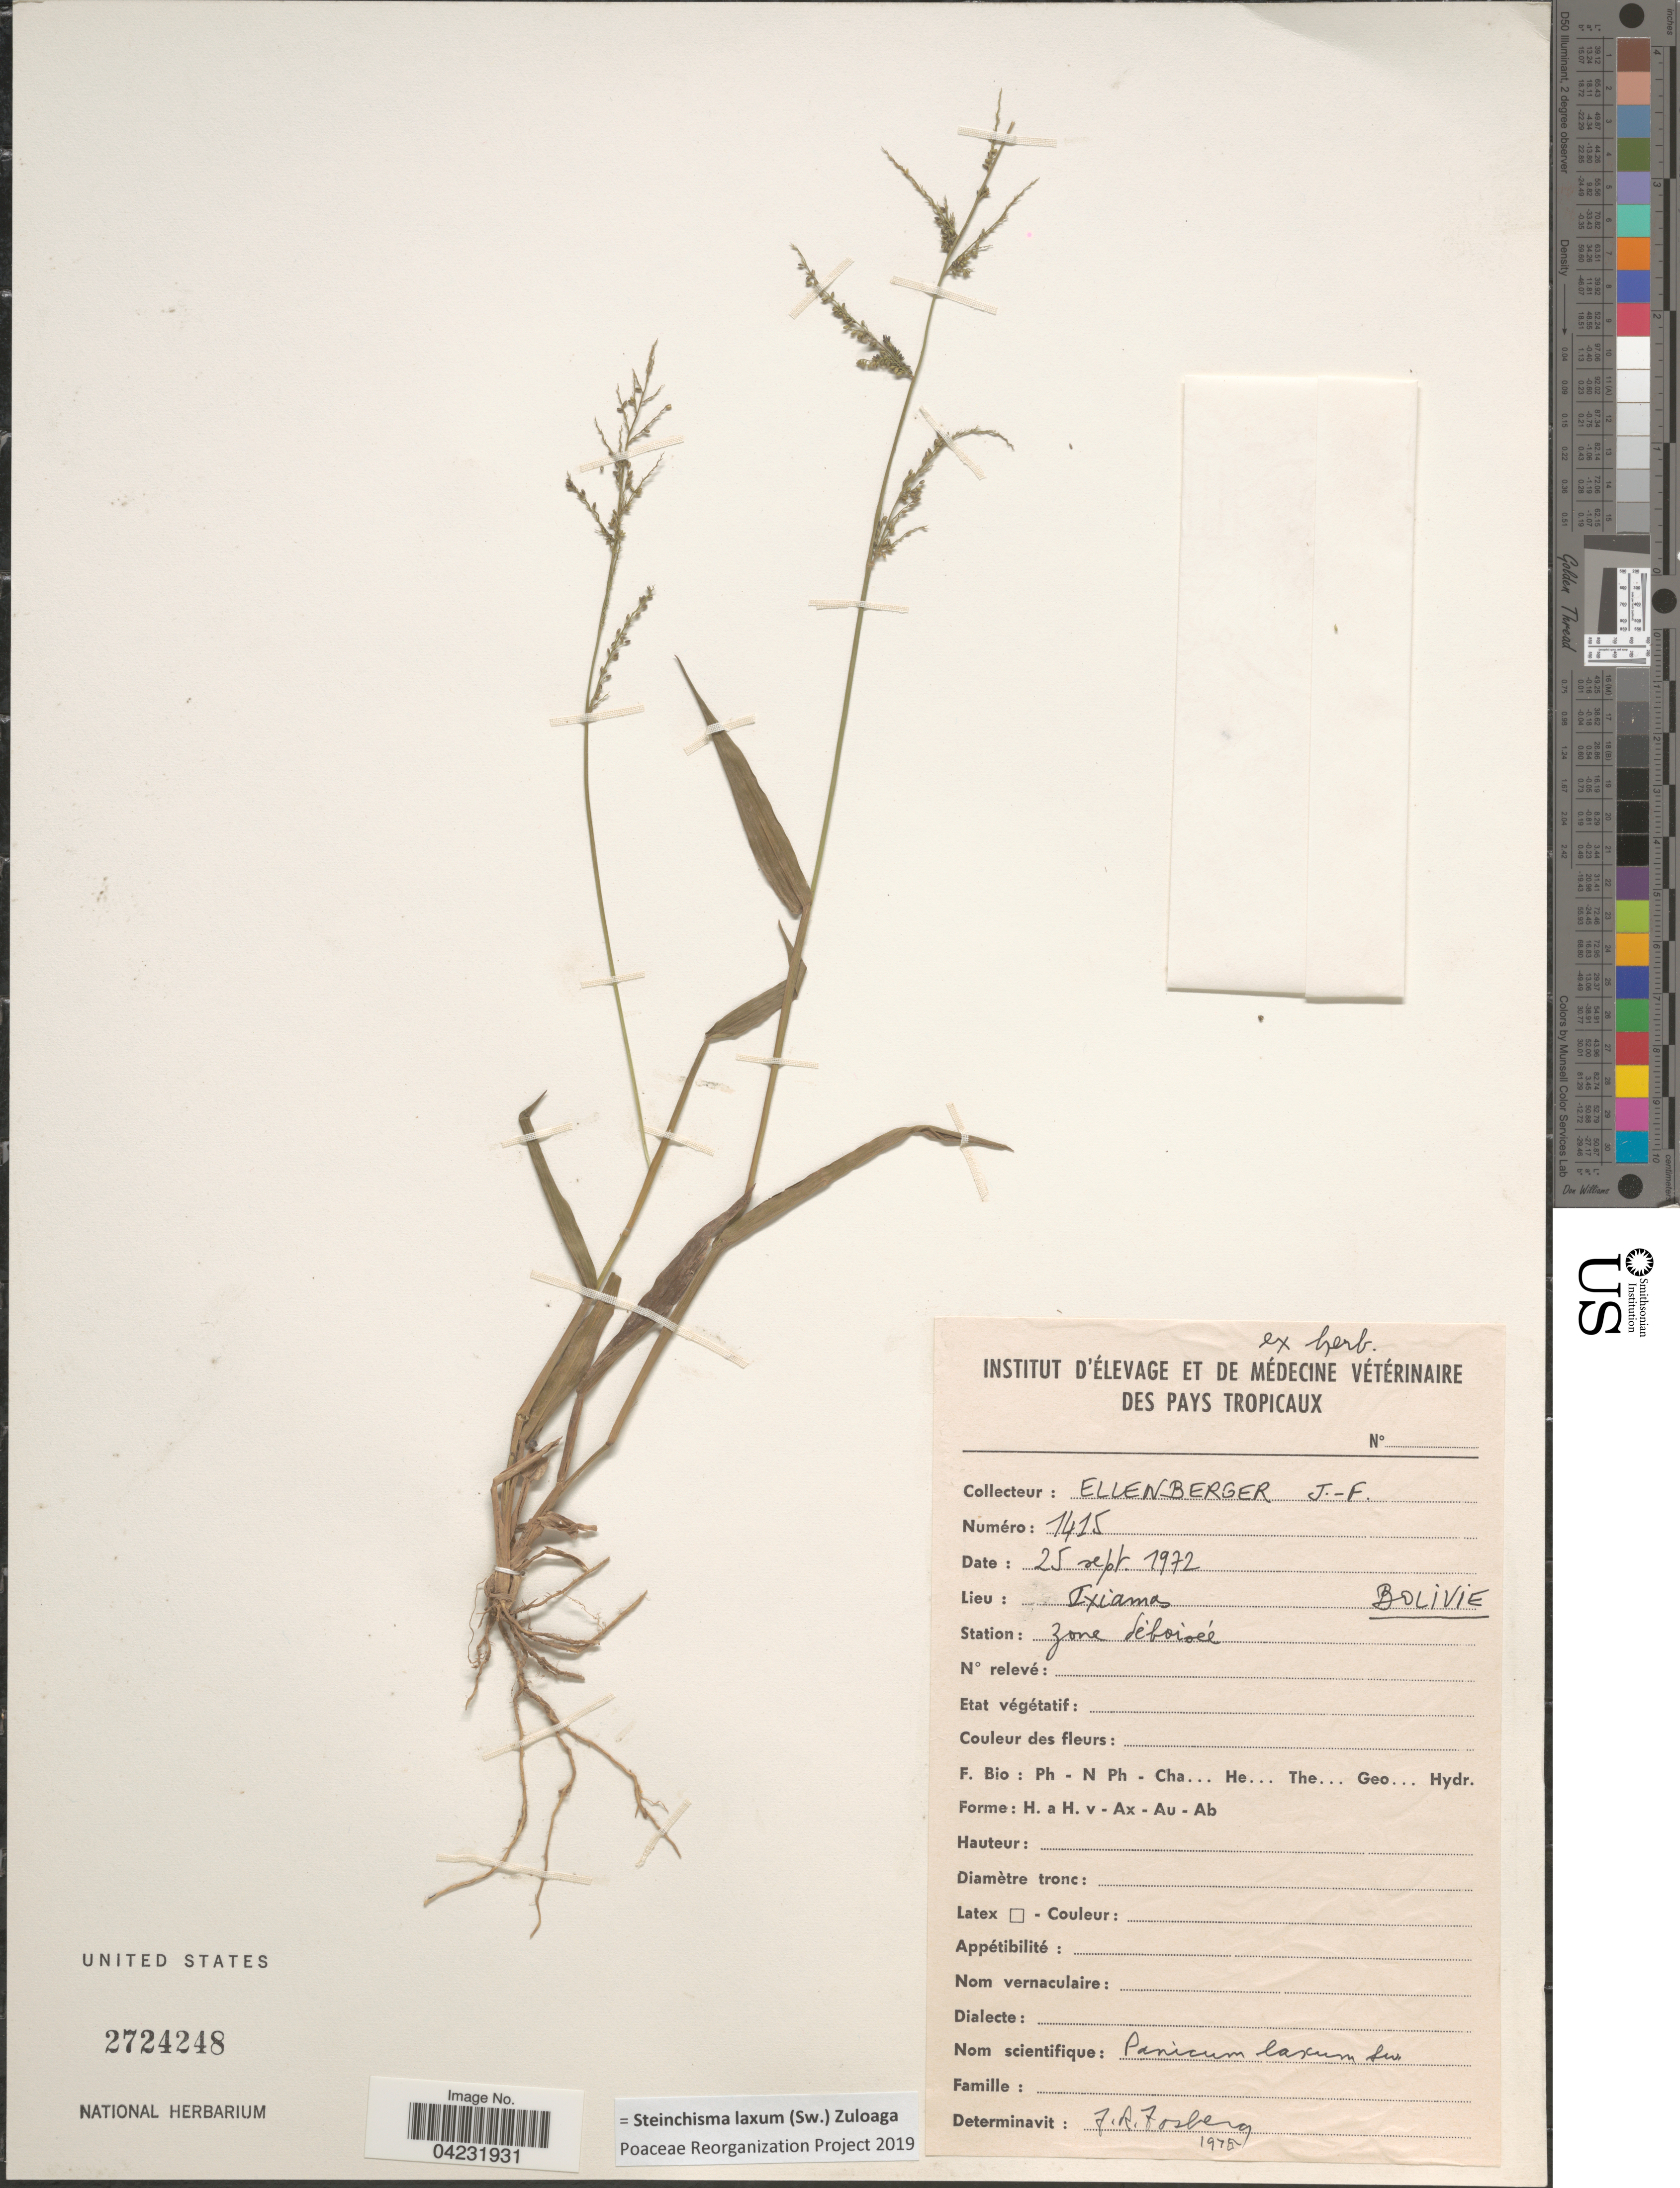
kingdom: Plantae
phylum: Tracheophyta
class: Liliopsida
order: Poales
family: Poaceae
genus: Steinchisma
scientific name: Steinchisma laxum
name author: (Sw.) Zuloaga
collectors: J. Ellenberger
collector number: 1415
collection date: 1972-09-25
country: Bolivia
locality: Ixiamas. Zone déboisée.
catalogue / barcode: US 2724248